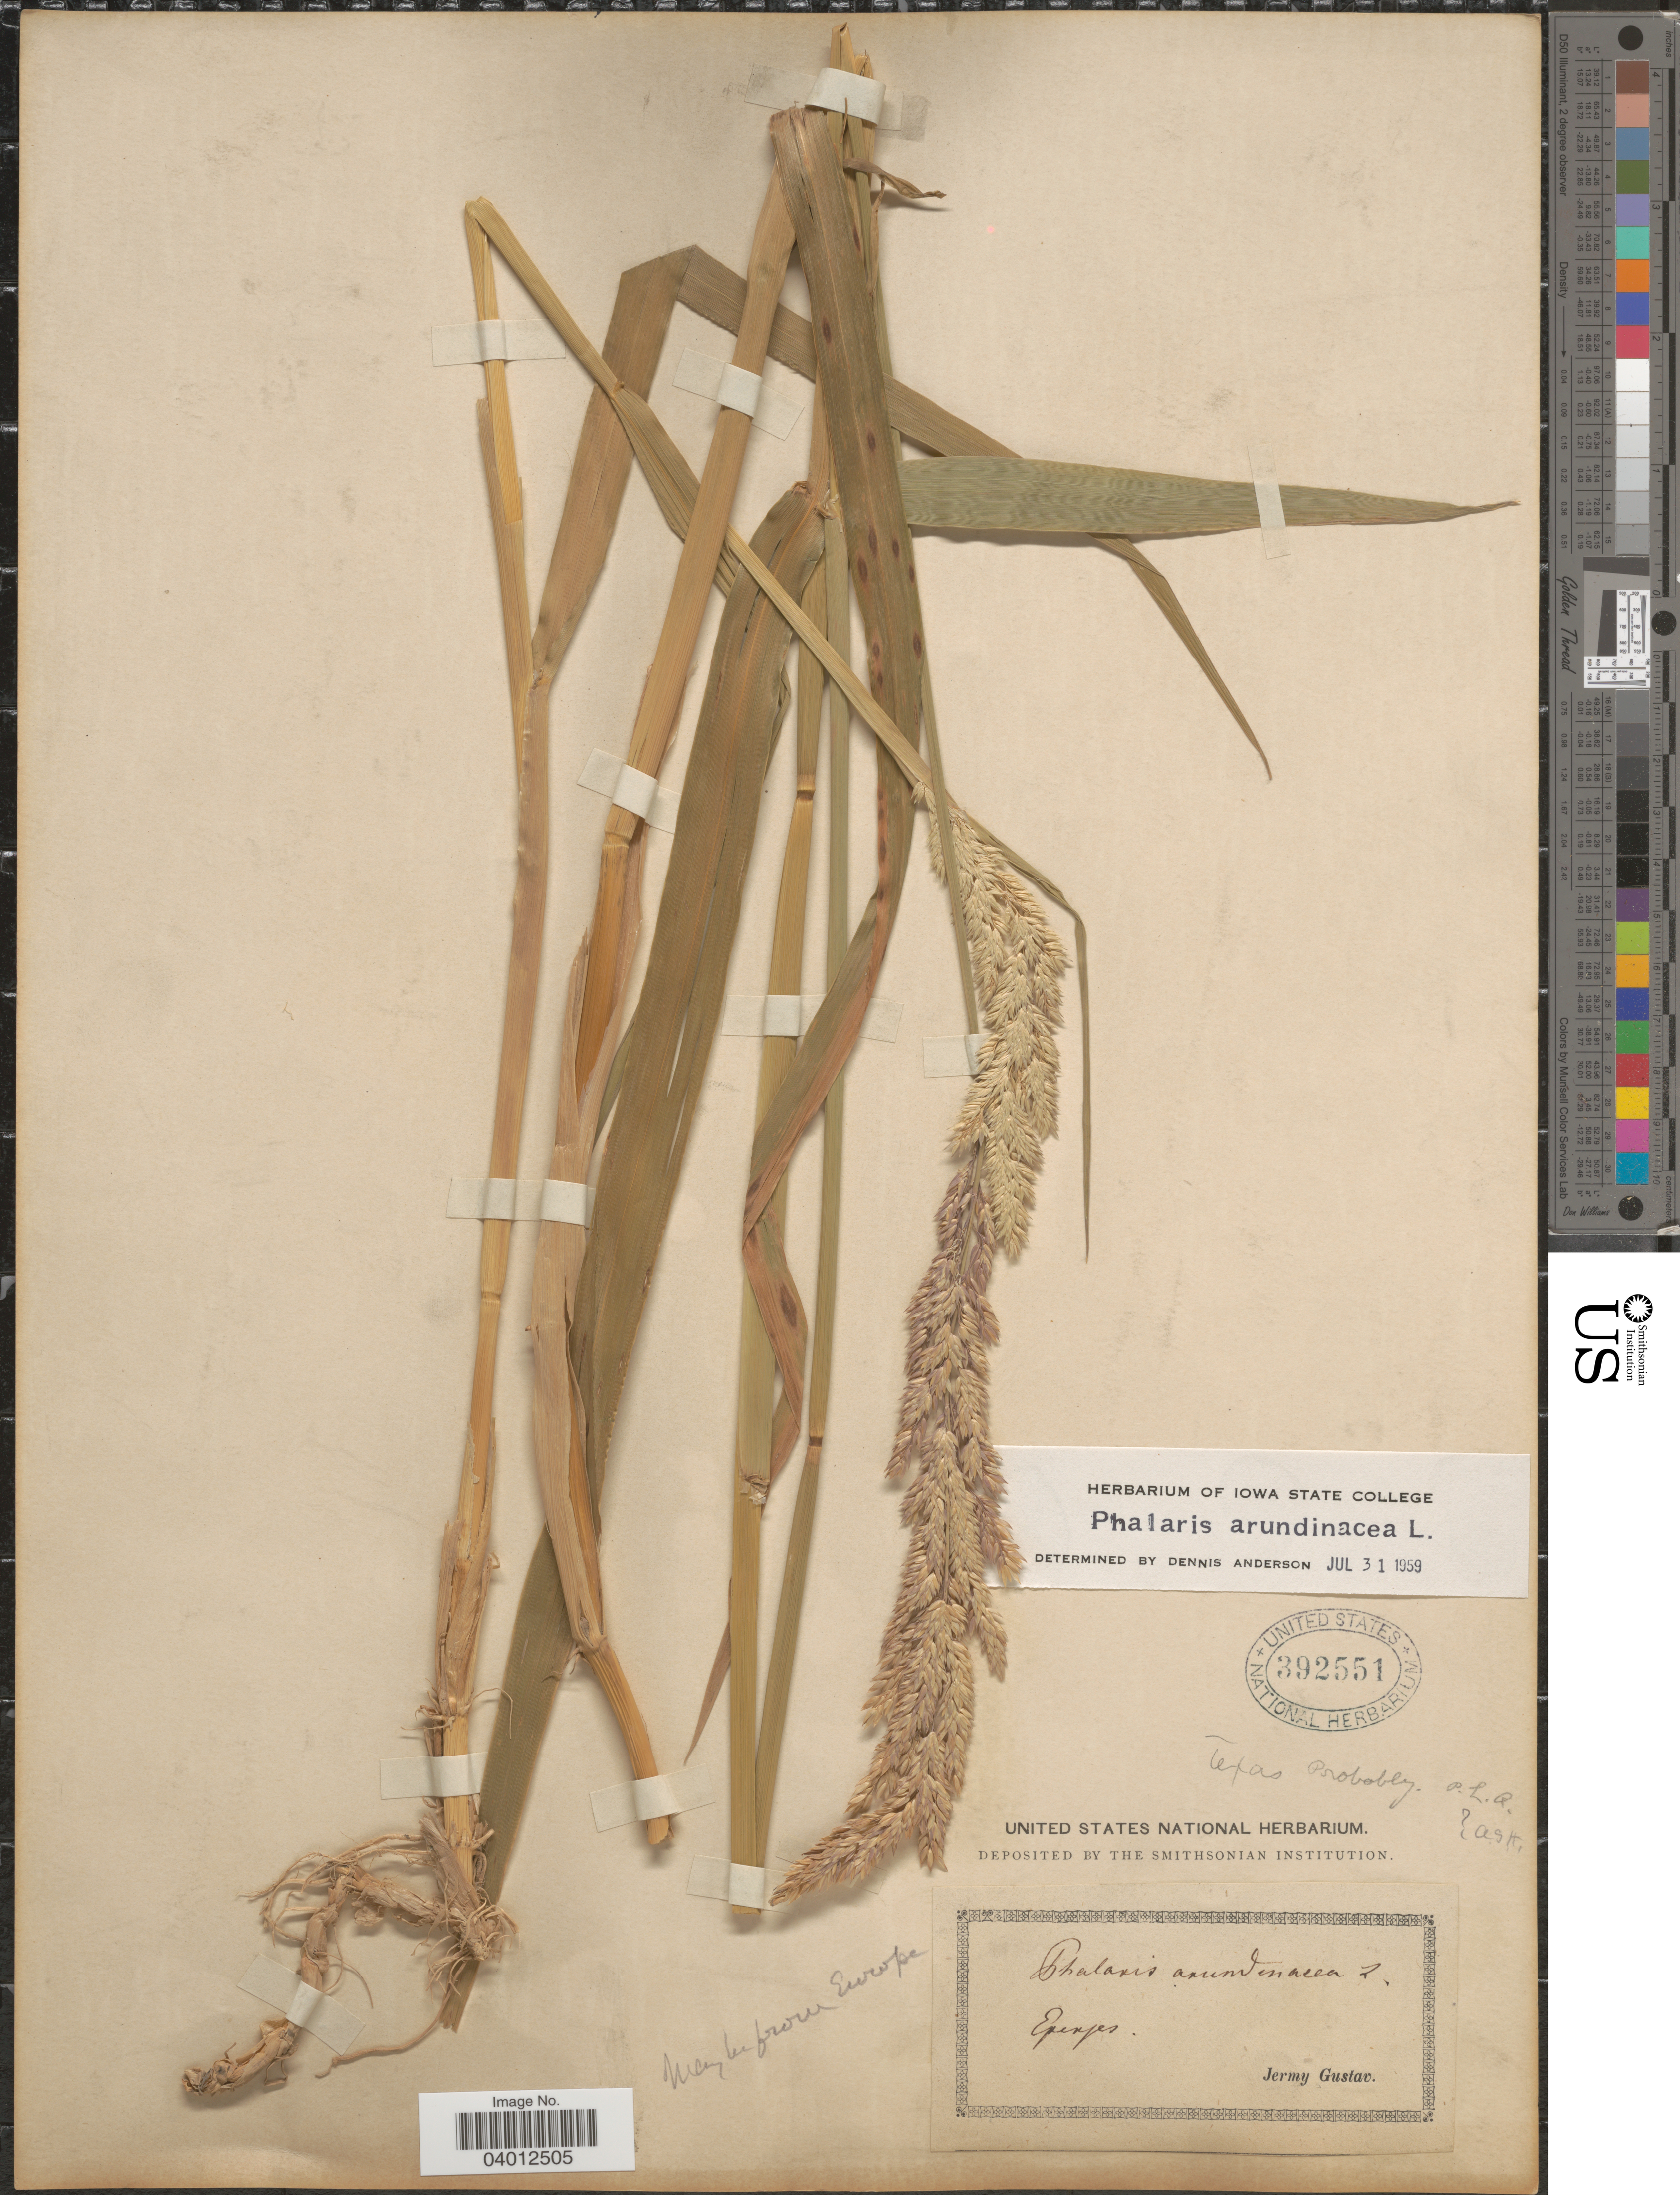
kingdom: Plantae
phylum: Tracheophyta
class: Liliopsida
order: Poales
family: Poaceae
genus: Phalaris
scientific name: Phalaris arundinacea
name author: L.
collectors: J. Gustav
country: United States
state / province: Texas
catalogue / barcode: US 392551